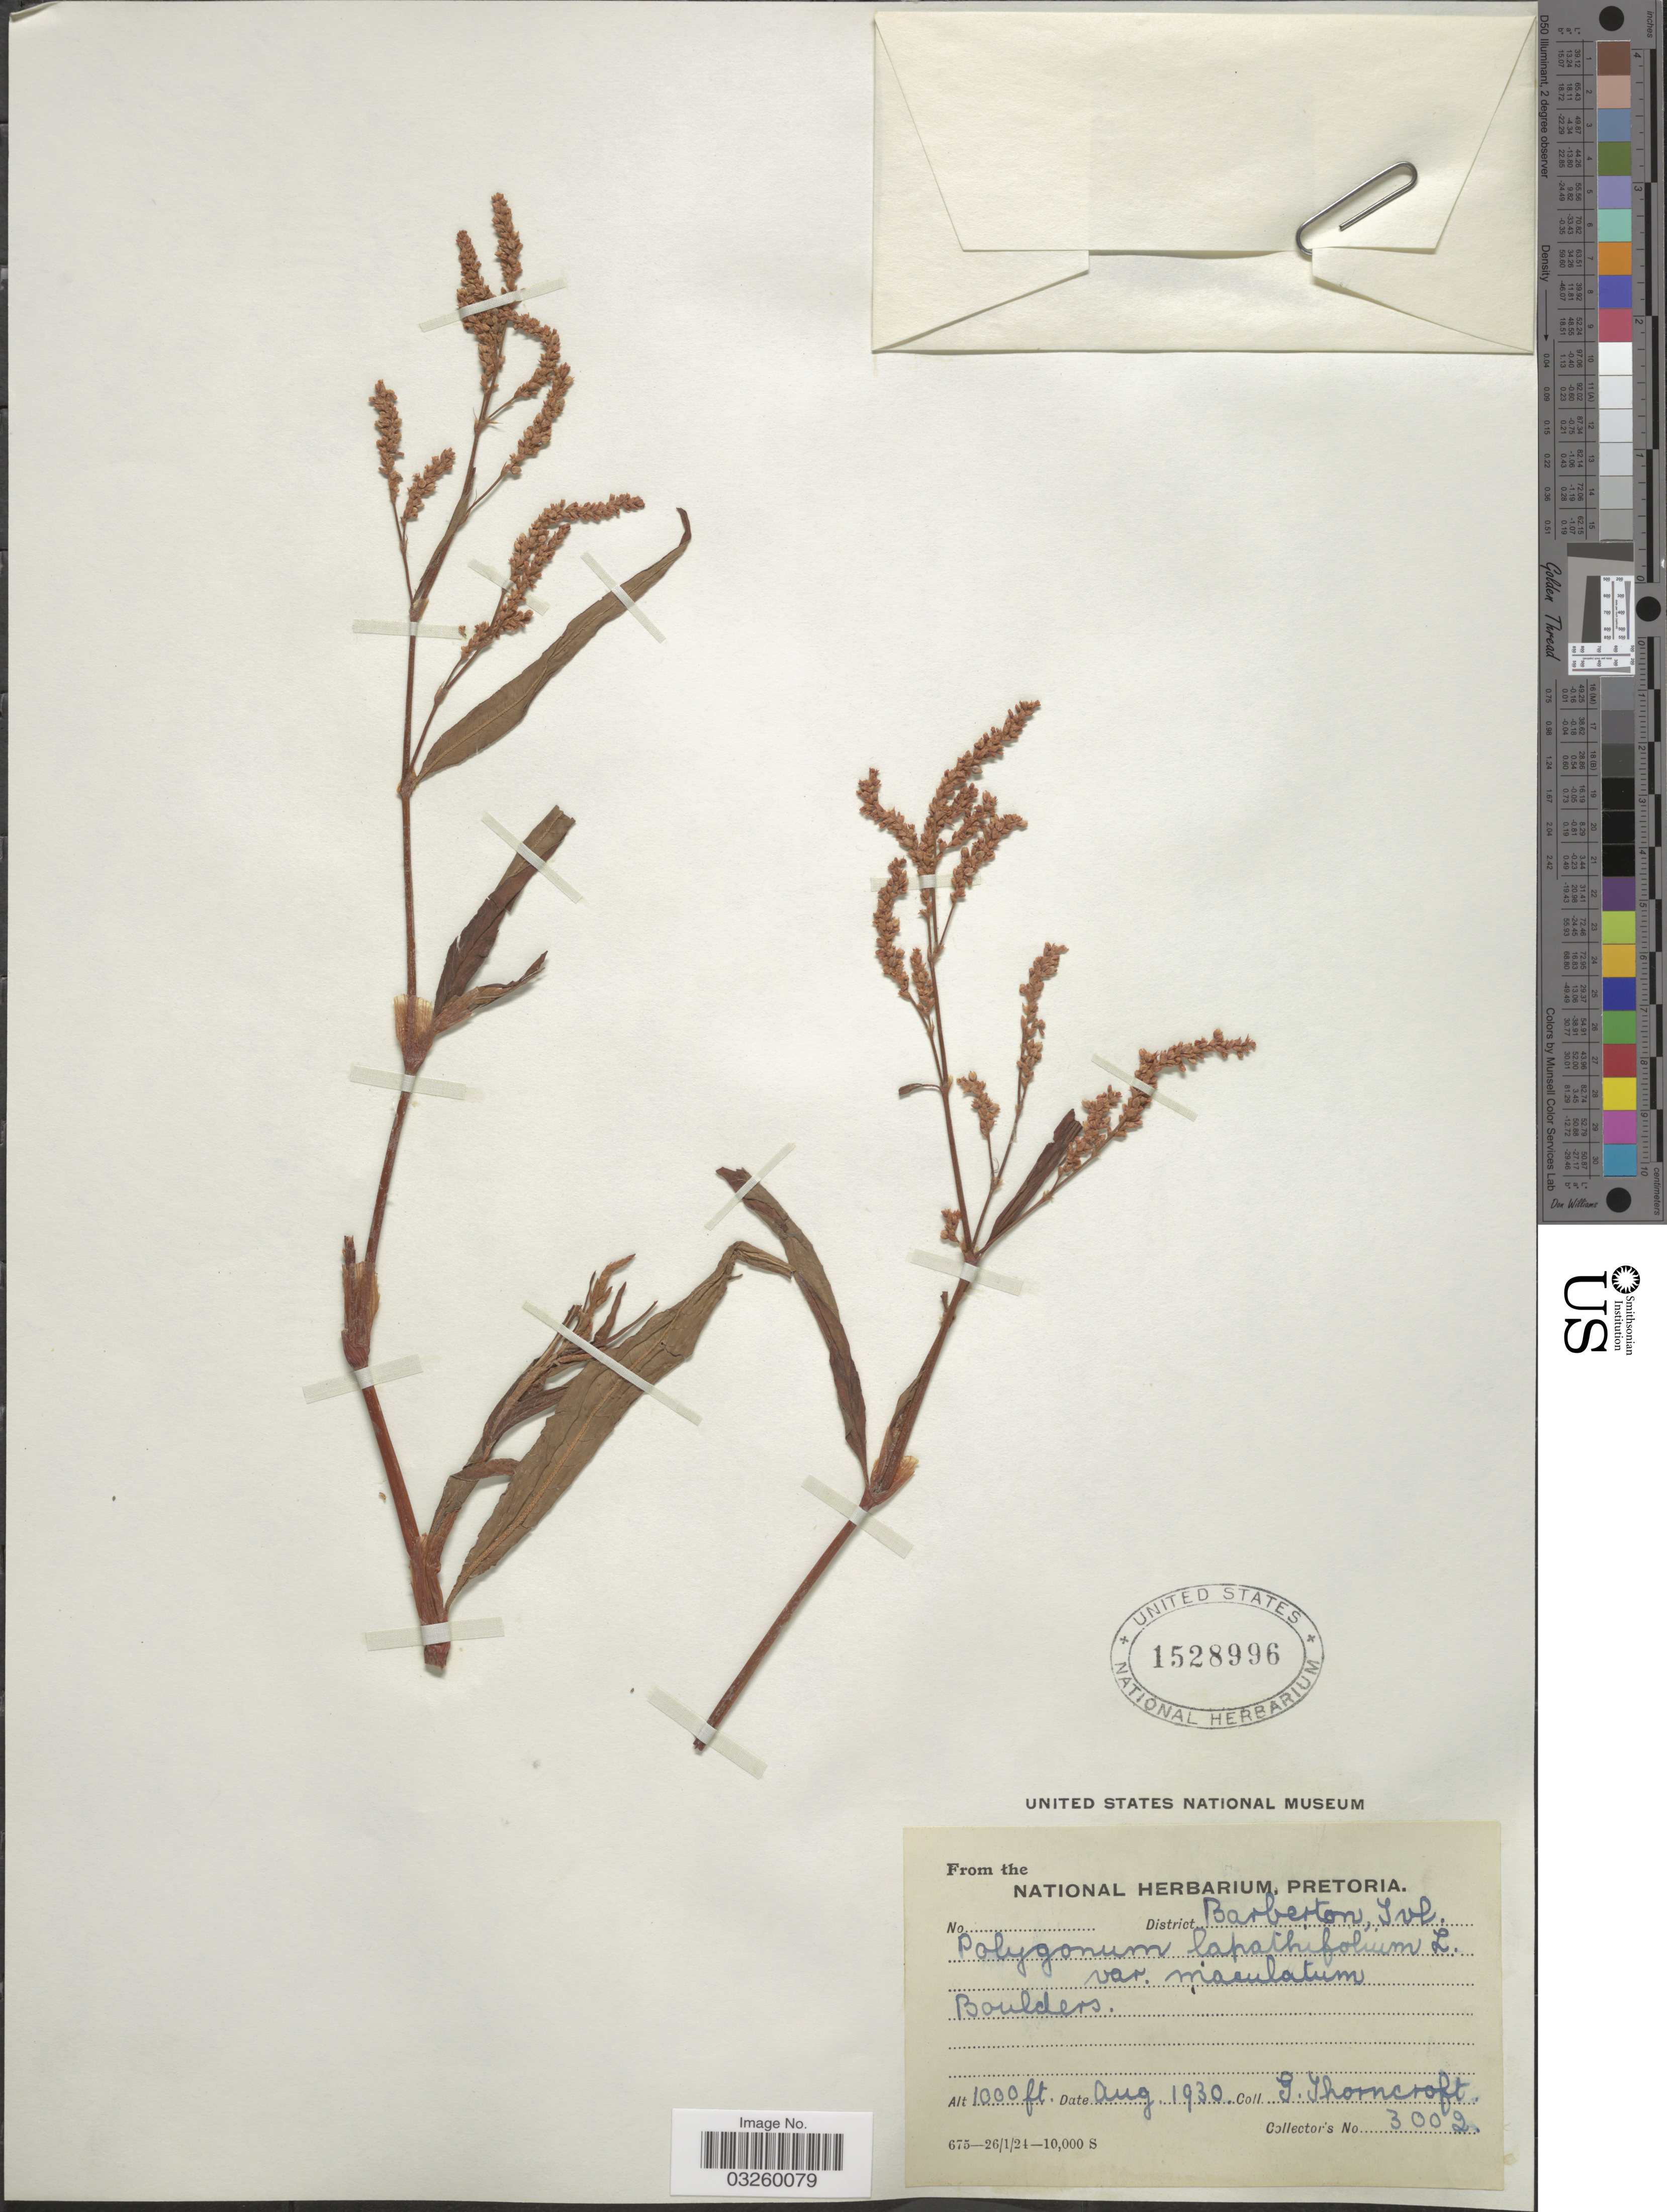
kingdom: Plantae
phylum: Tracheophyta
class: Magnoliopsida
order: Caryophyllales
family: Polygonaceae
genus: Polygonum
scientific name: Polygonum lapathifolium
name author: L.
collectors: G. Thorncroft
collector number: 3002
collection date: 1930-08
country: South Africa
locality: District Barberton, Tvl.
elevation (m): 305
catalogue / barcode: US 1528996